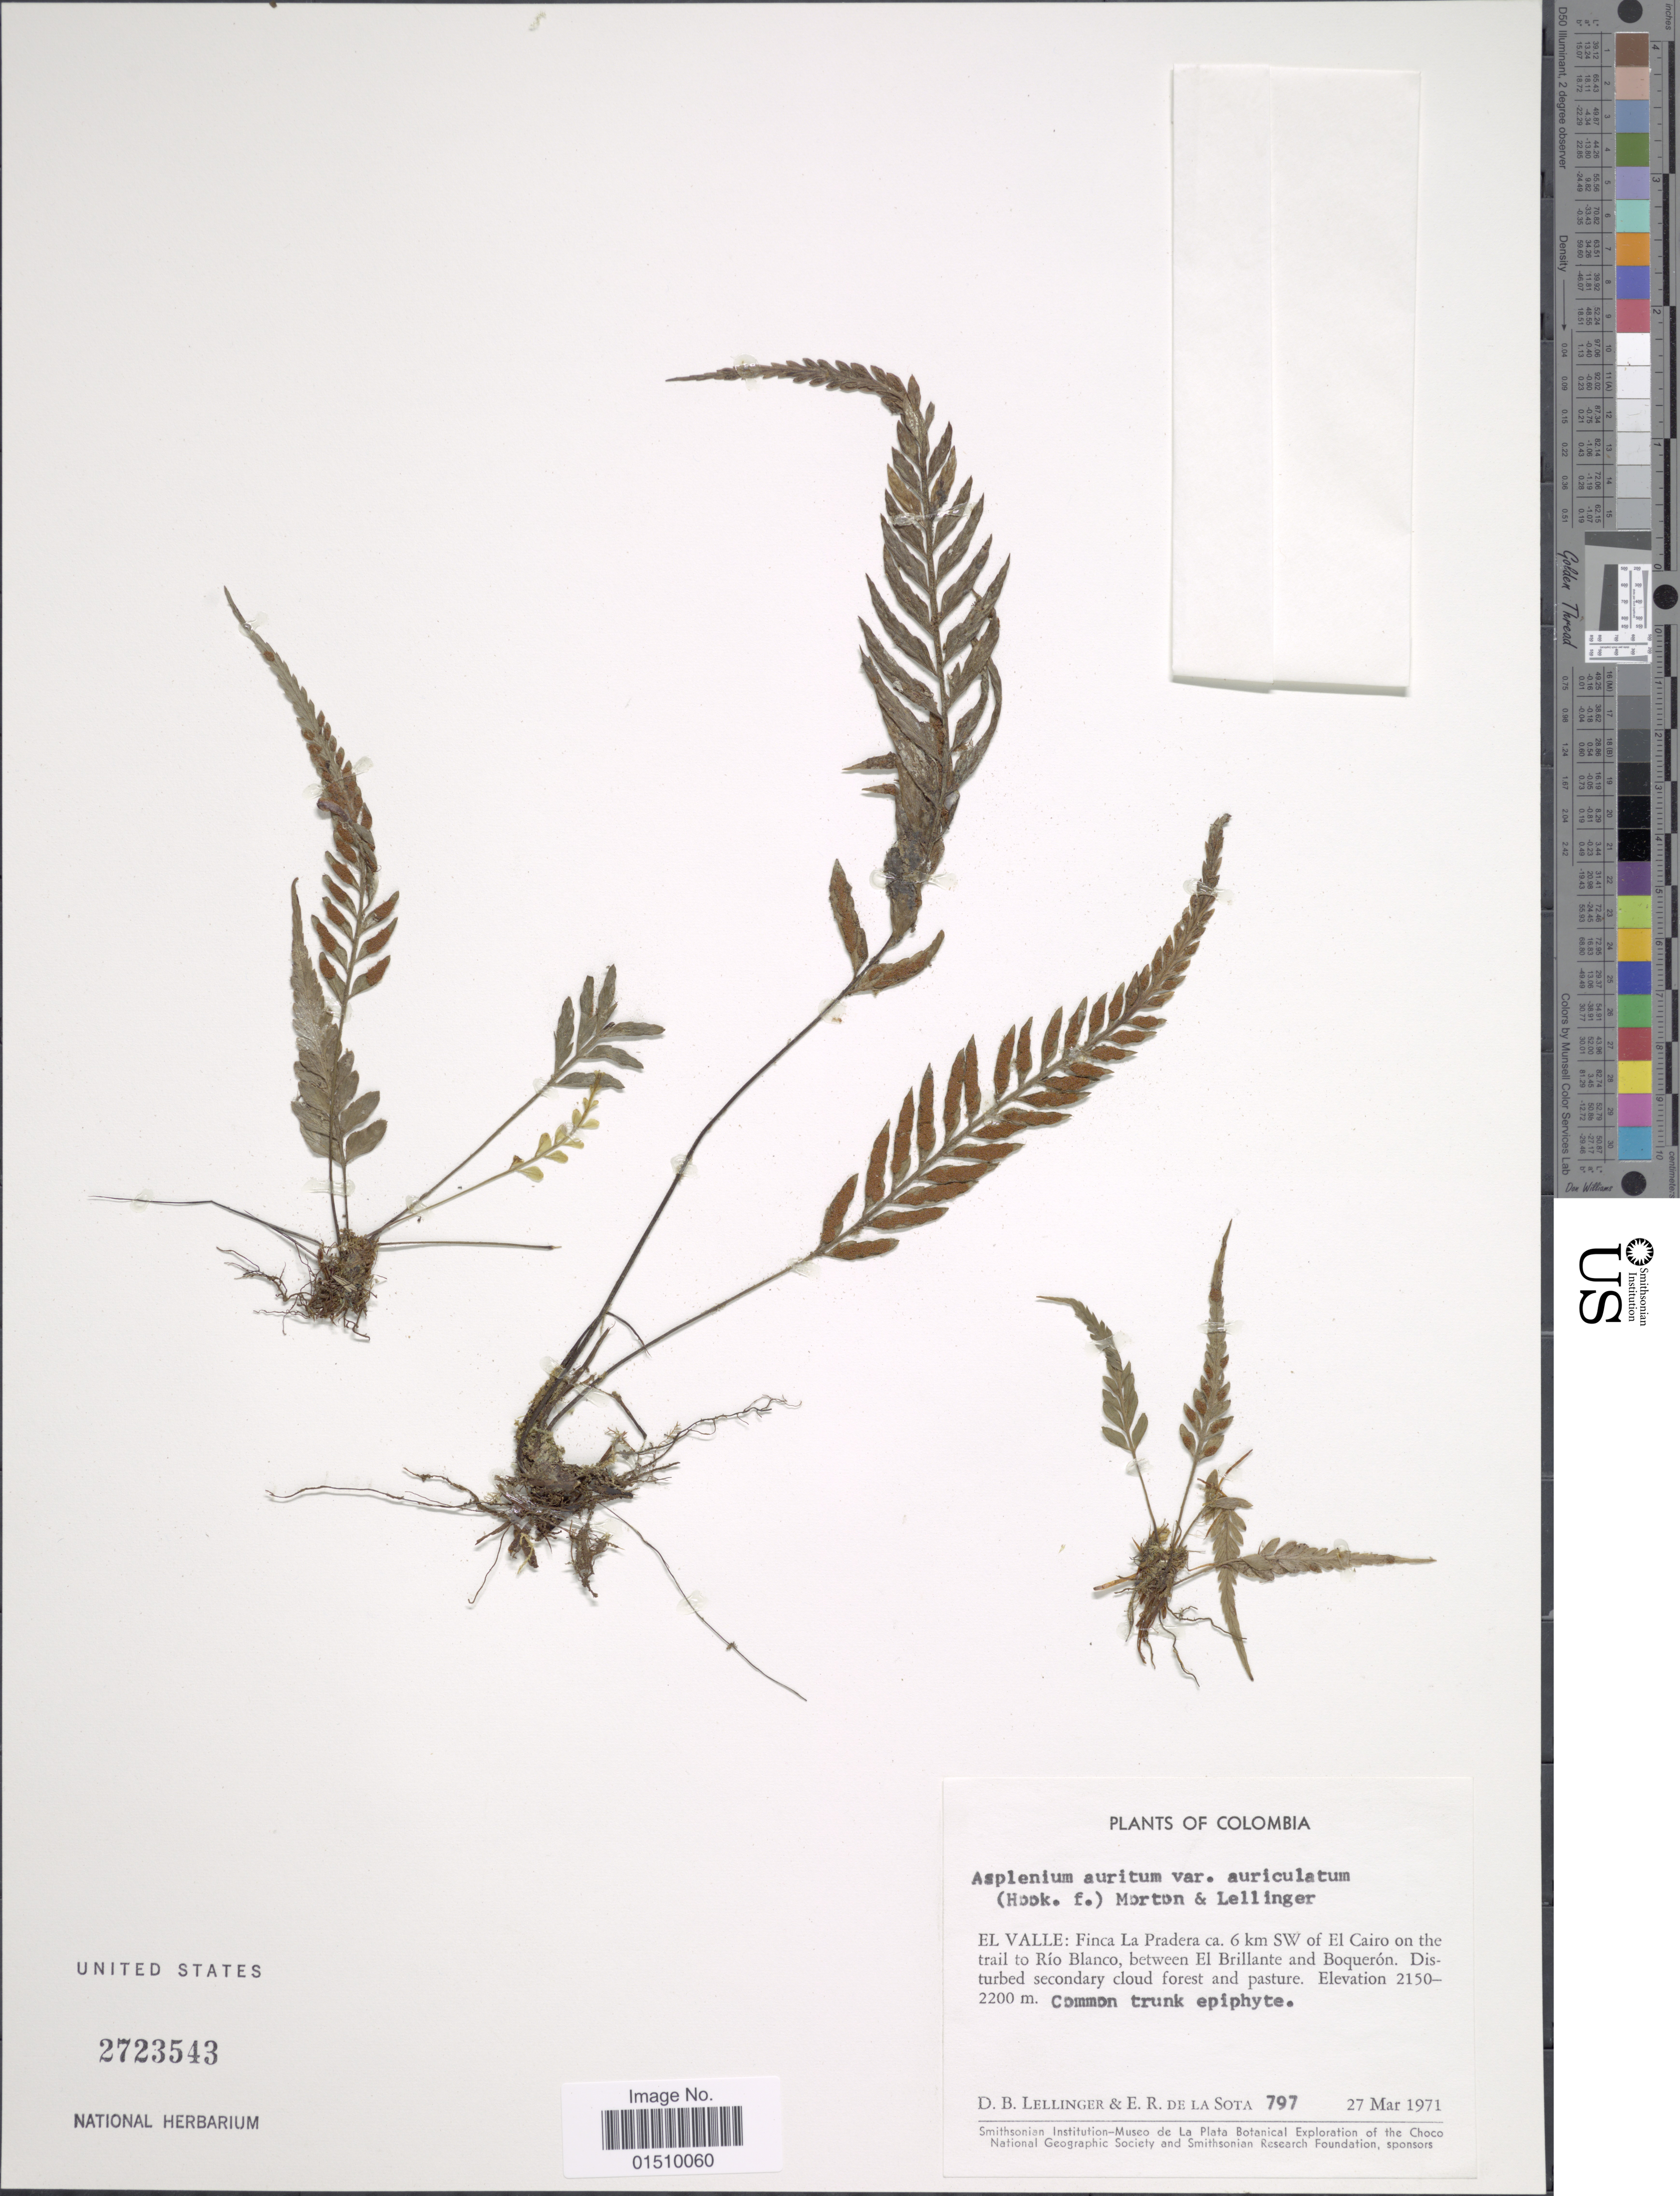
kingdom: Plantae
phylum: Tracheophyta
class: Polypodiopsida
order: Polypodiales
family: Aspleniaceae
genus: Asplenium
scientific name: Asplenium auritum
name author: Sw.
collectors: D. B. Lellinger & E. R. de la Sota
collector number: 797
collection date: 1971-03-27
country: Colombia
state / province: Valle del Cauca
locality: Colombia, El Valle: Finca Pradera ca. 6 km SW of El Cairo on the trail to Rio Blanco, between El Brillante and Boqueron.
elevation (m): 2150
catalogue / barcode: US 2723543